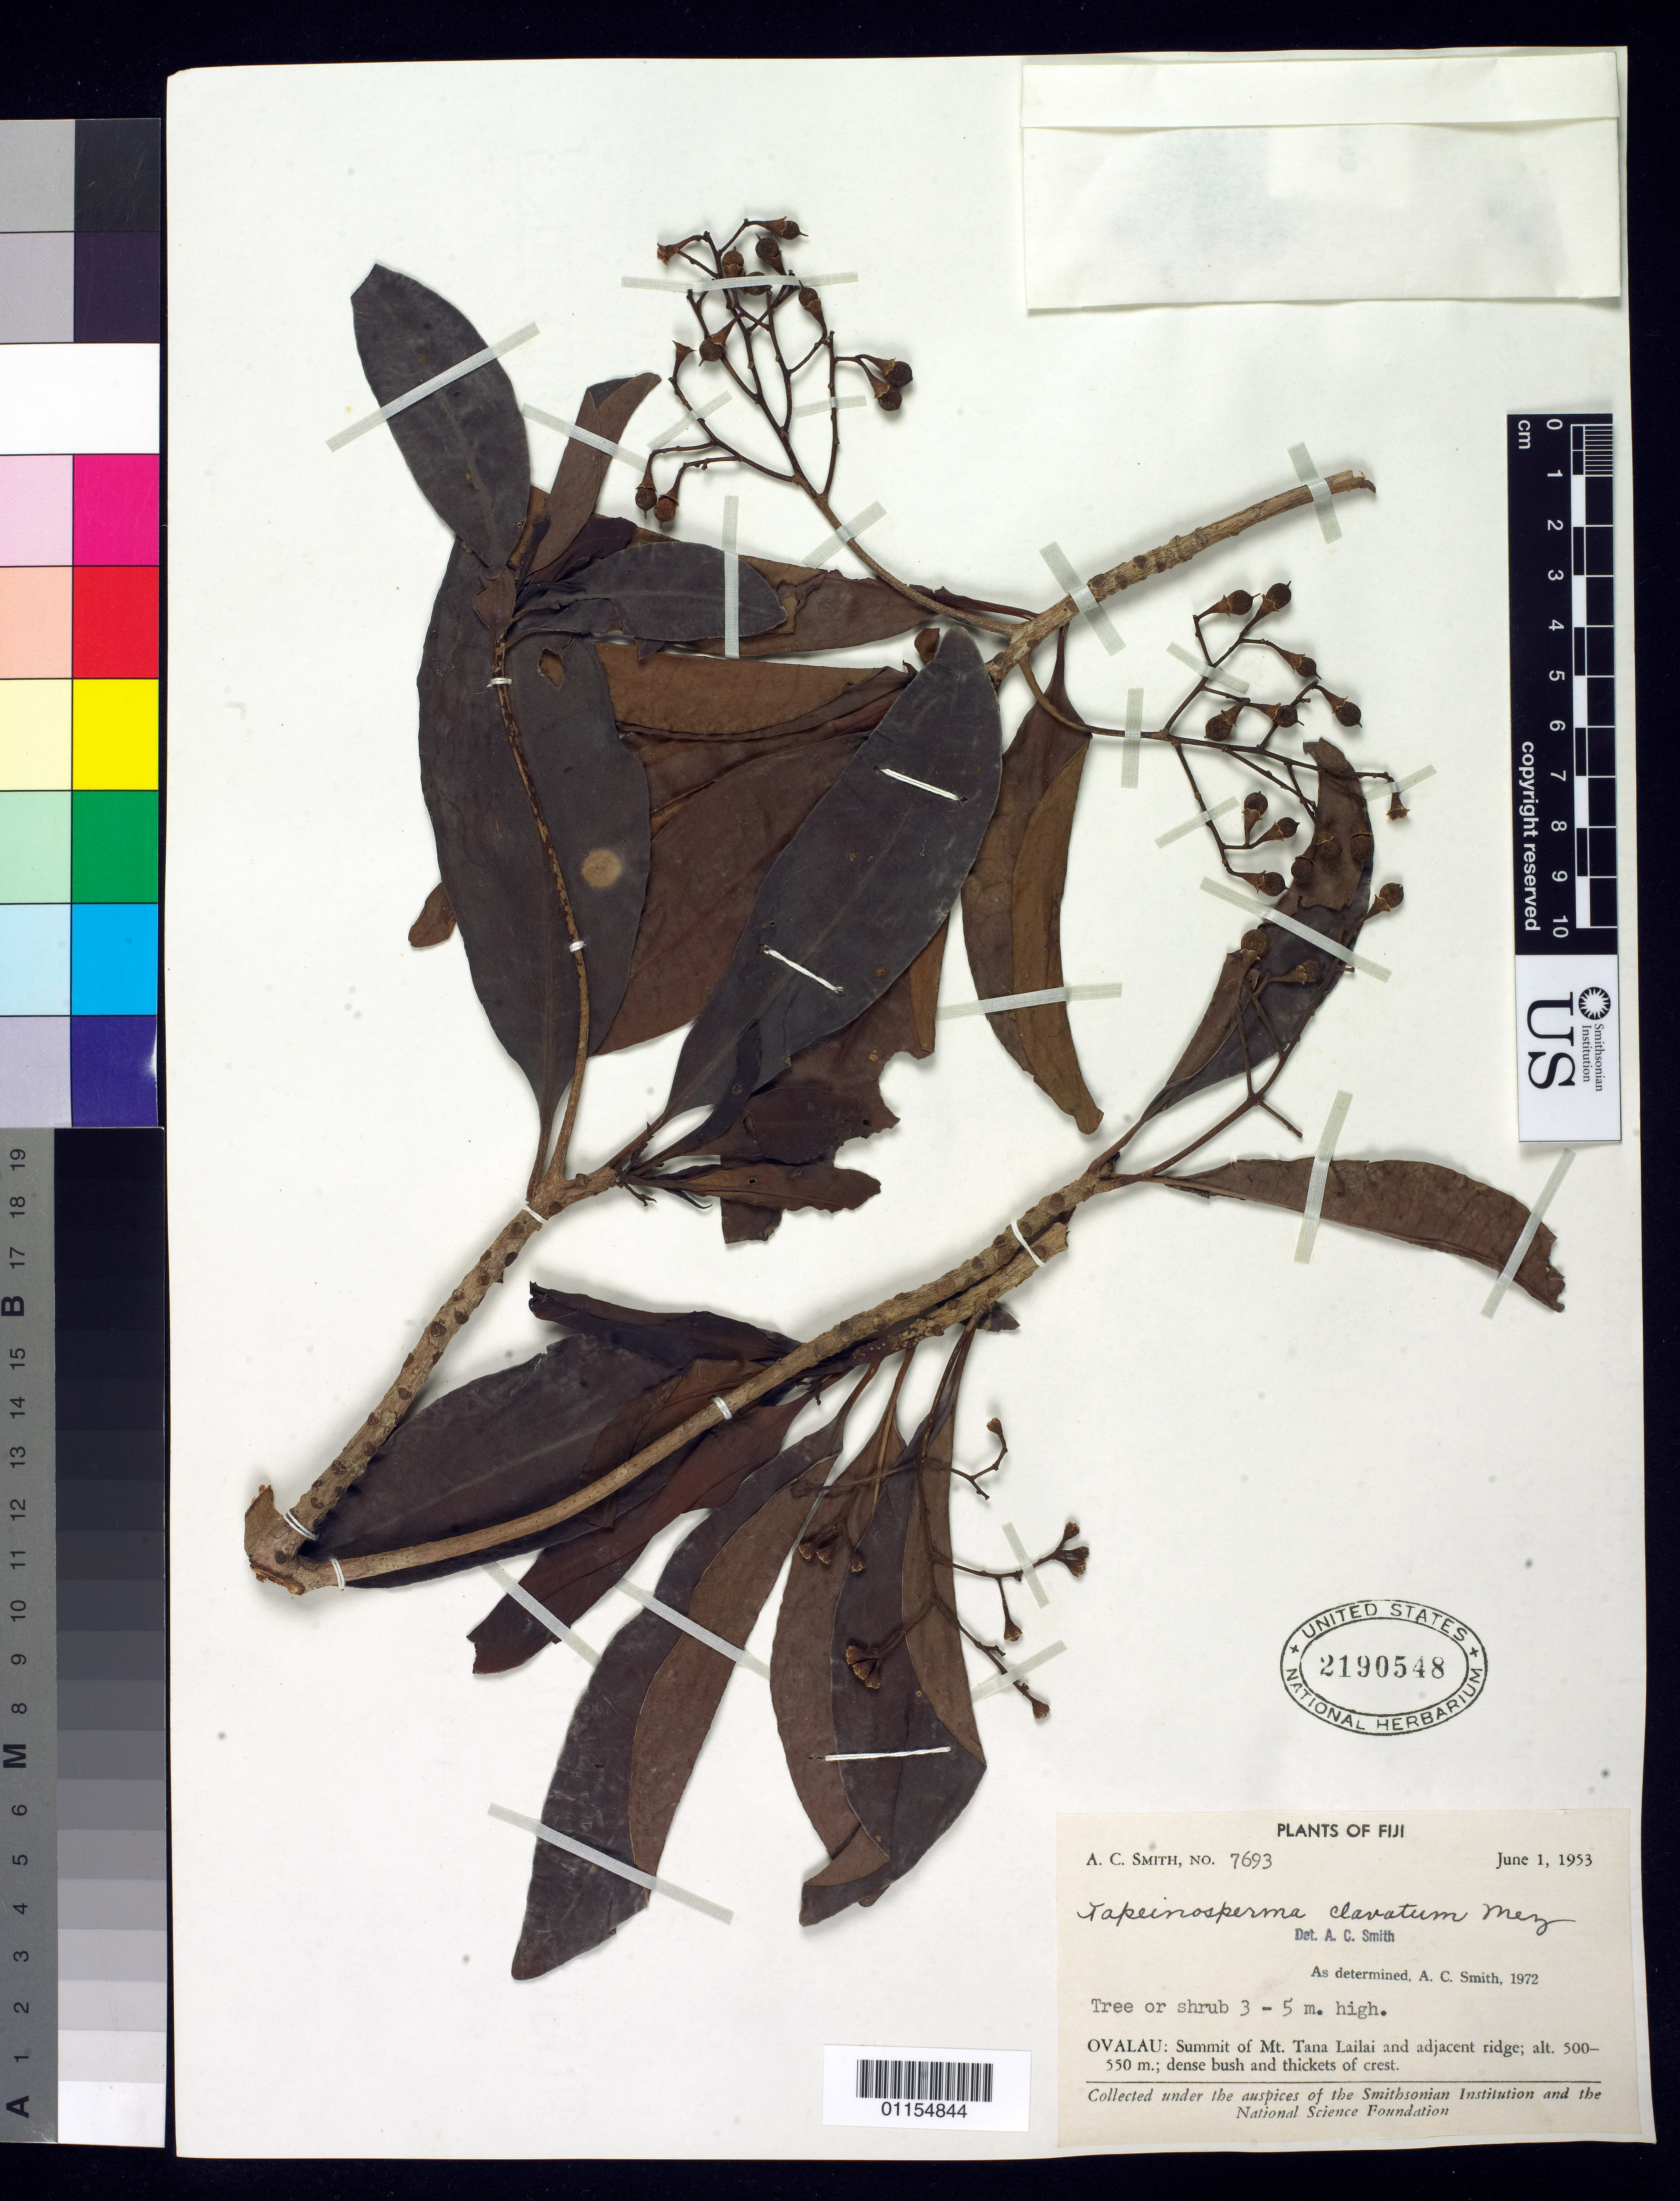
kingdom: Plantae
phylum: Tracheophyta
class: Magnoliopsida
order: Ericales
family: Primulaceae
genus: Tapeinosperma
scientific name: Tapeinosperma elavatum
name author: Mez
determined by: Smith, A. C.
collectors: A. C. Smith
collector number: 7963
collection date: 1953-06-01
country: Fiji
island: Ovalau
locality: Summit of Mt. Tana Lailai and adjacent ridge, Ovalau, Fiji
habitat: Dense bush and thickets.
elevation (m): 500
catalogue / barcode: US 2190548